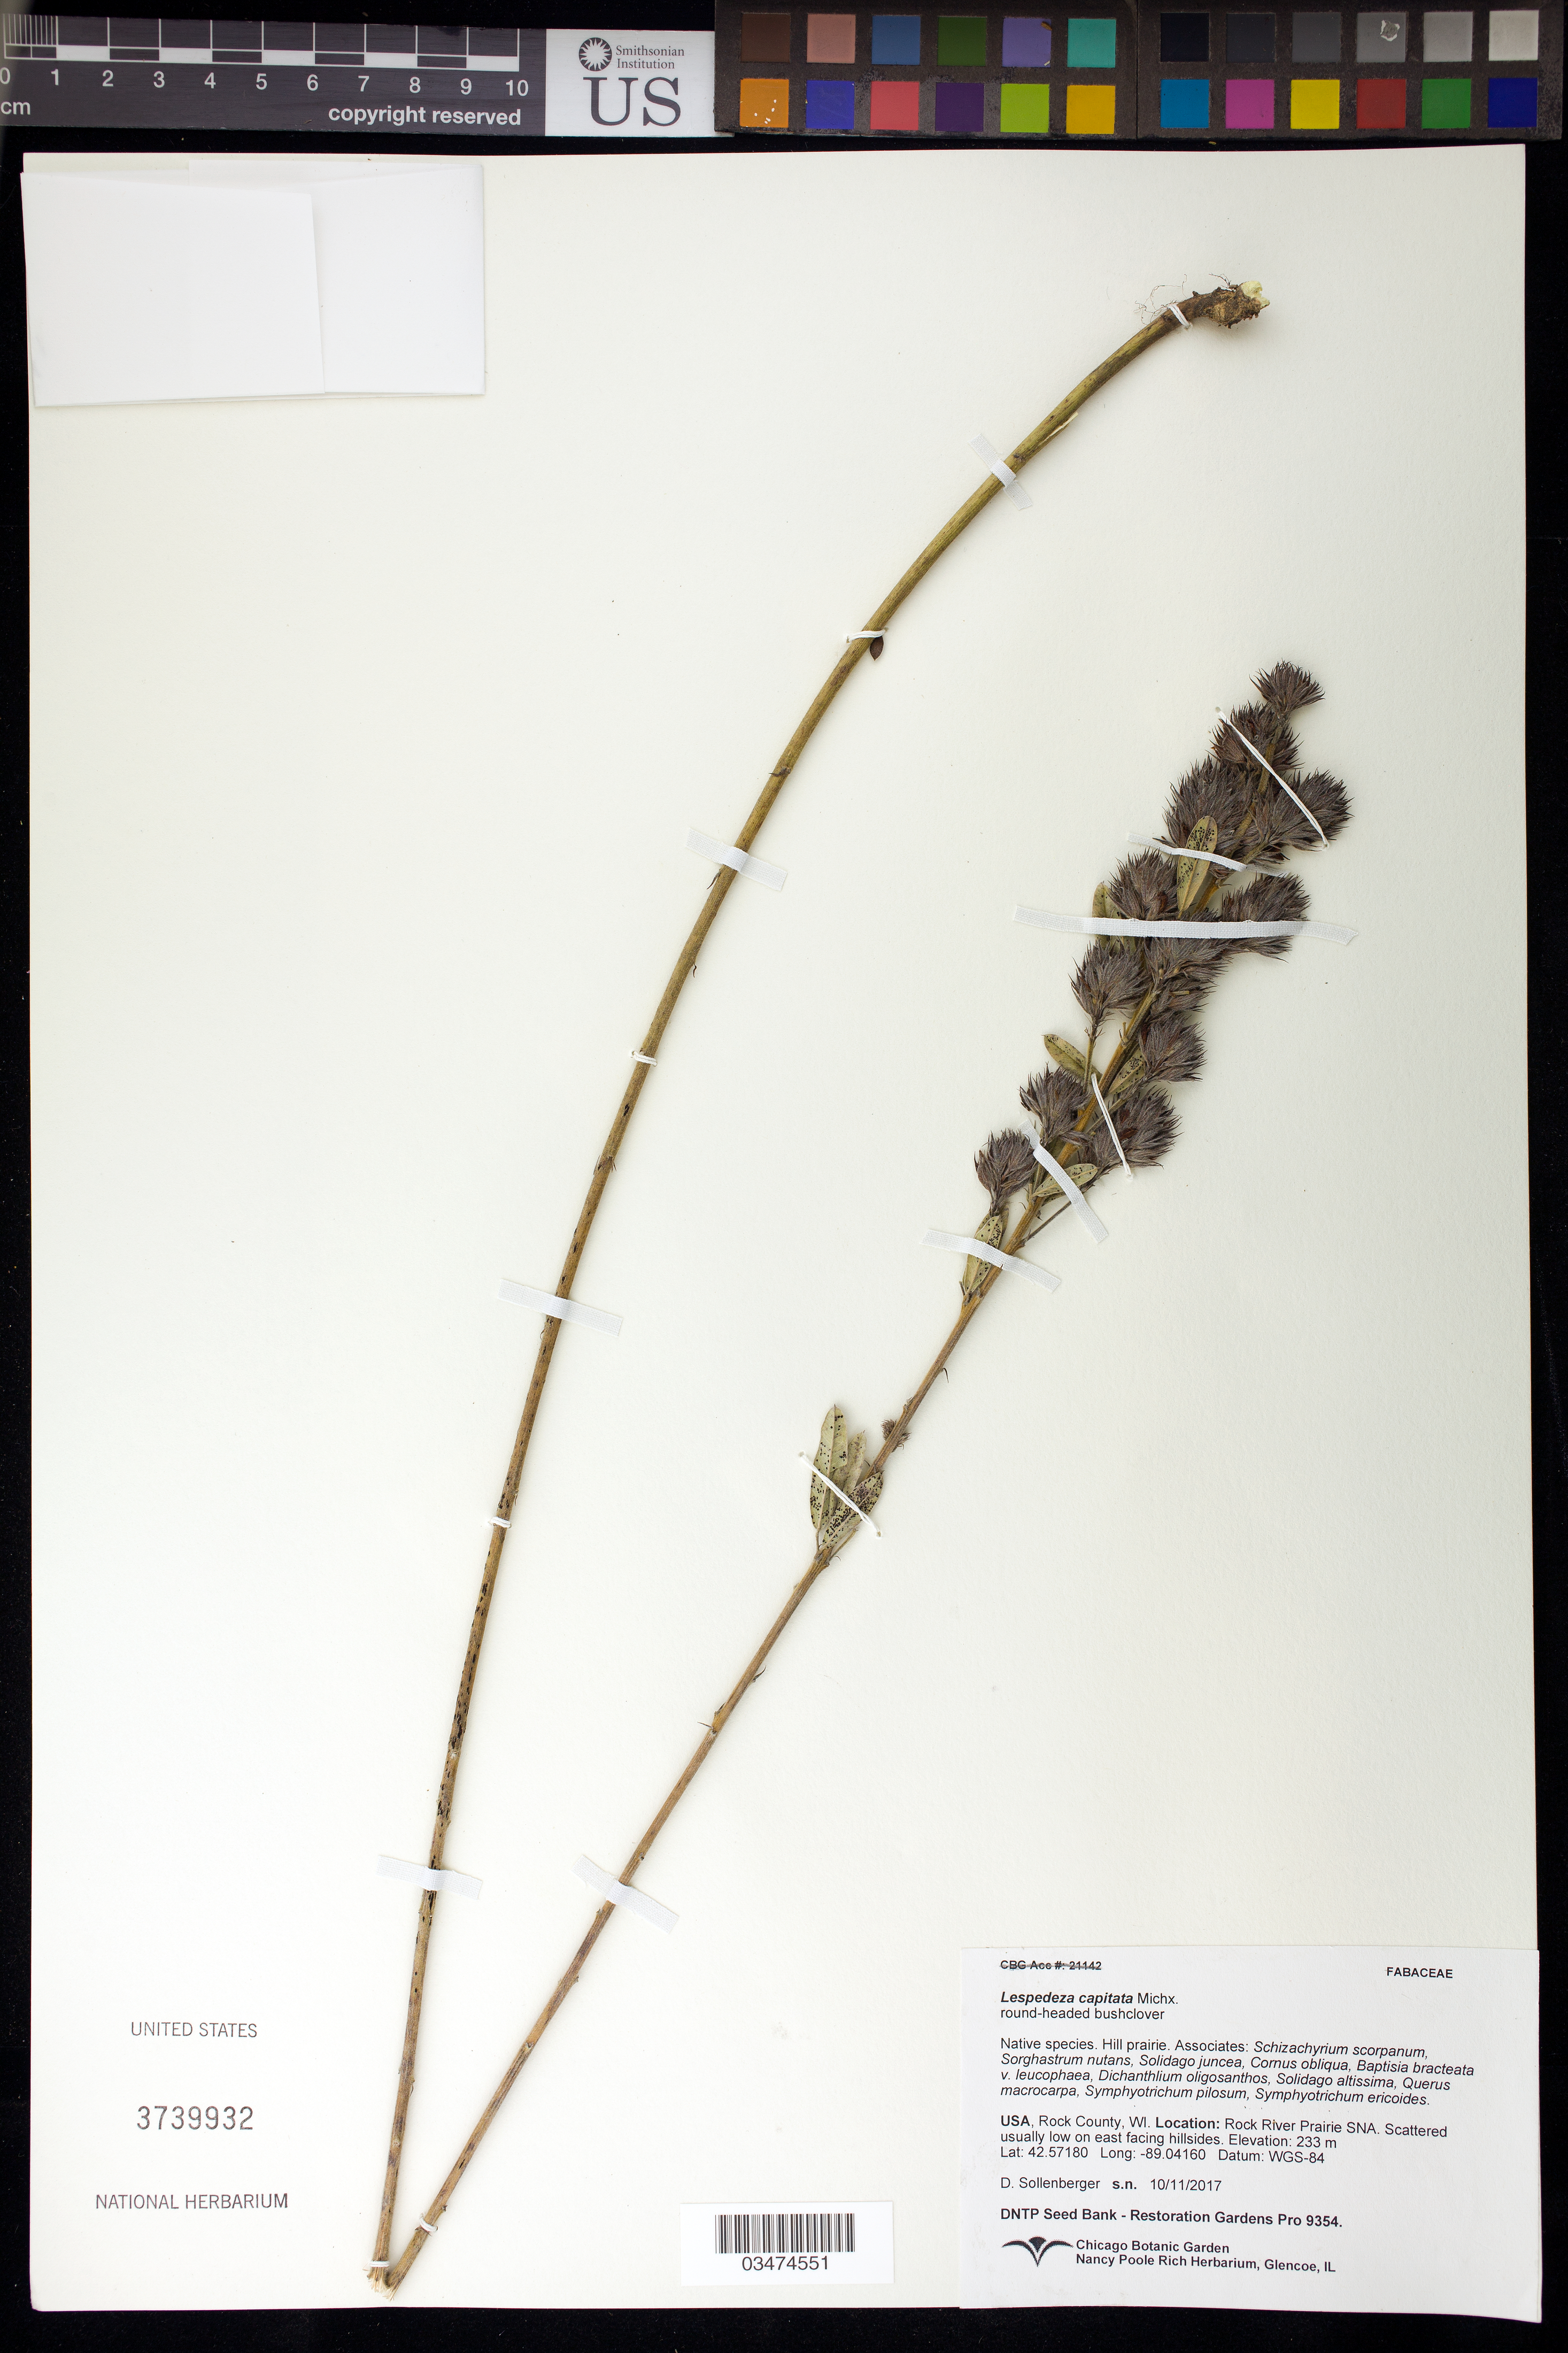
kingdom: Plantae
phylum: Tracheophyta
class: Magnoliopsida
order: Fabales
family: Fabaceae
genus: Lespedeza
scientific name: Lespedeza capitata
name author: Michx.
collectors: D. Sollenberger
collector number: CBG-9354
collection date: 2017-10-11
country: United States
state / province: Wisconsin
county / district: Rock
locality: Rock River Prairie SNA, Scattered usually low on east facing hillsides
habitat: Hill prairie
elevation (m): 233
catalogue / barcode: US 3739932